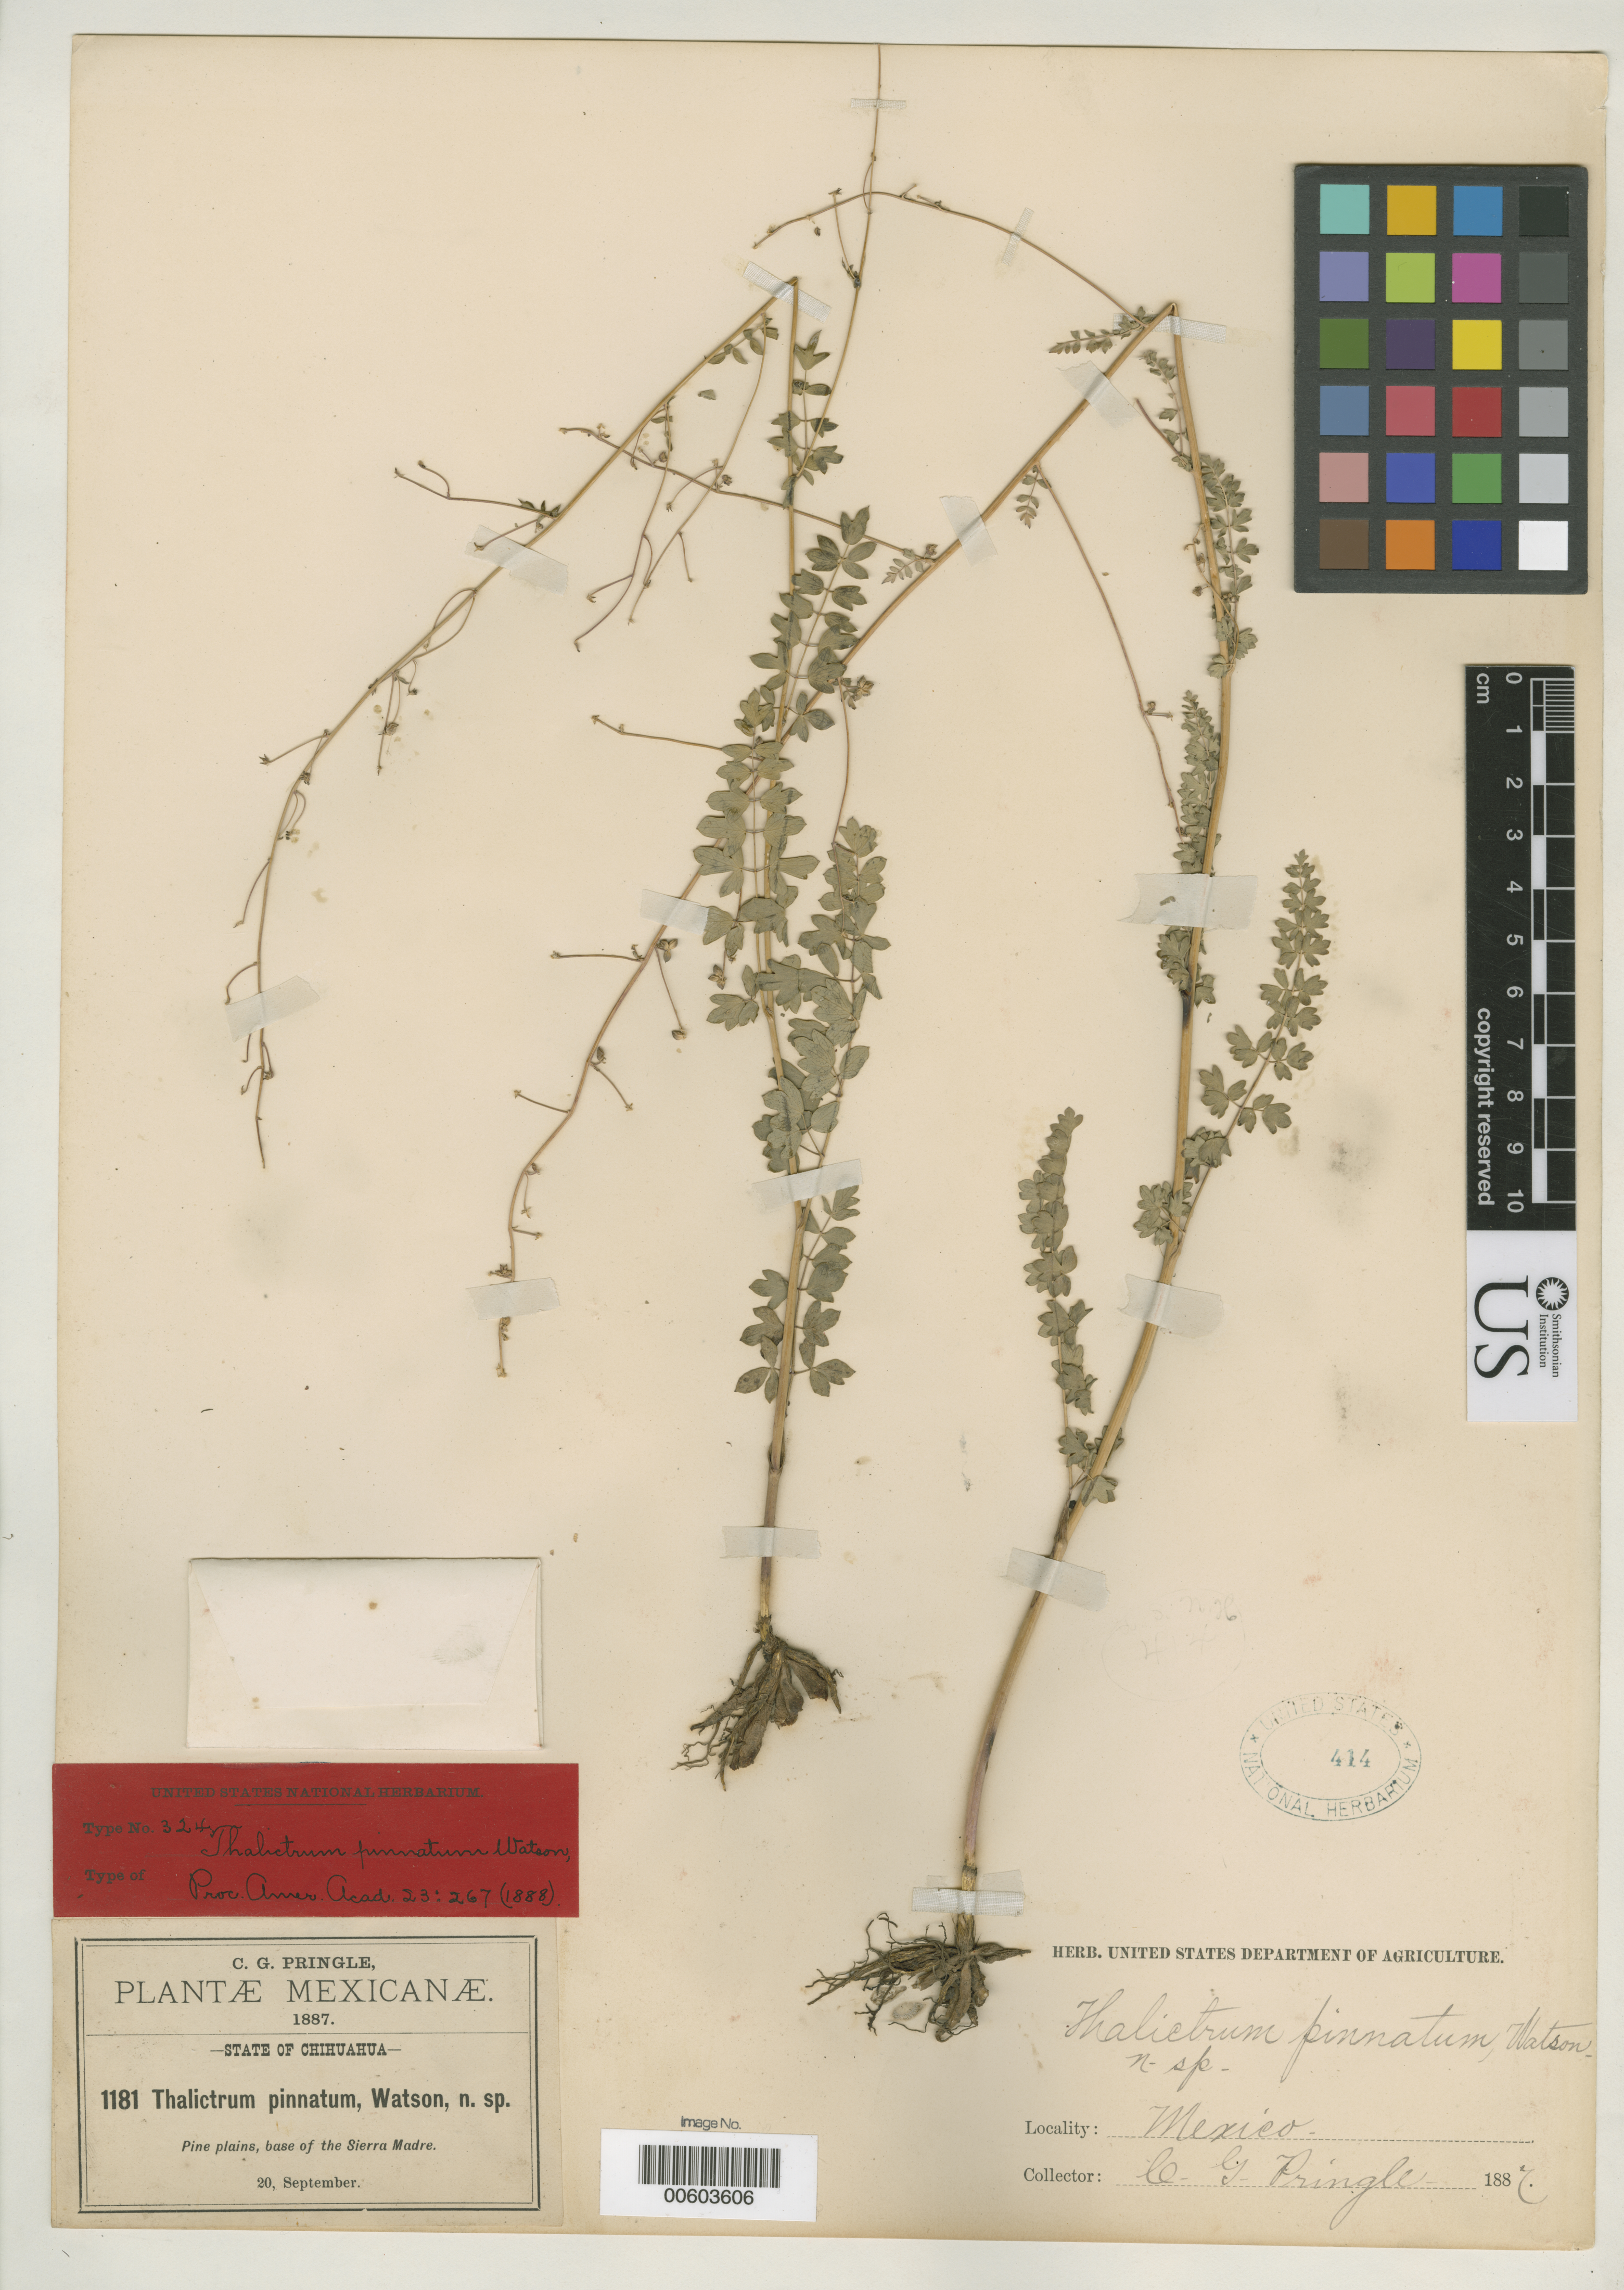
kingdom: Plantae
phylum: Tracheophyta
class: Magnoliopsida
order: Ranunculales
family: Ranunculaceae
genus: Thalictrum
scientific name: Thalictrum pinnatum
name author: S. Watson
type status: Isotype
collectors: C. G. Pringle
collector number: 1181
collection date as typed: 20 Sep 1887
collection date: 1887-09-20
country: Mexico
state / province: Chihuahua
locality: Base of Sierra Madre.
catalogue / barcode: US 414